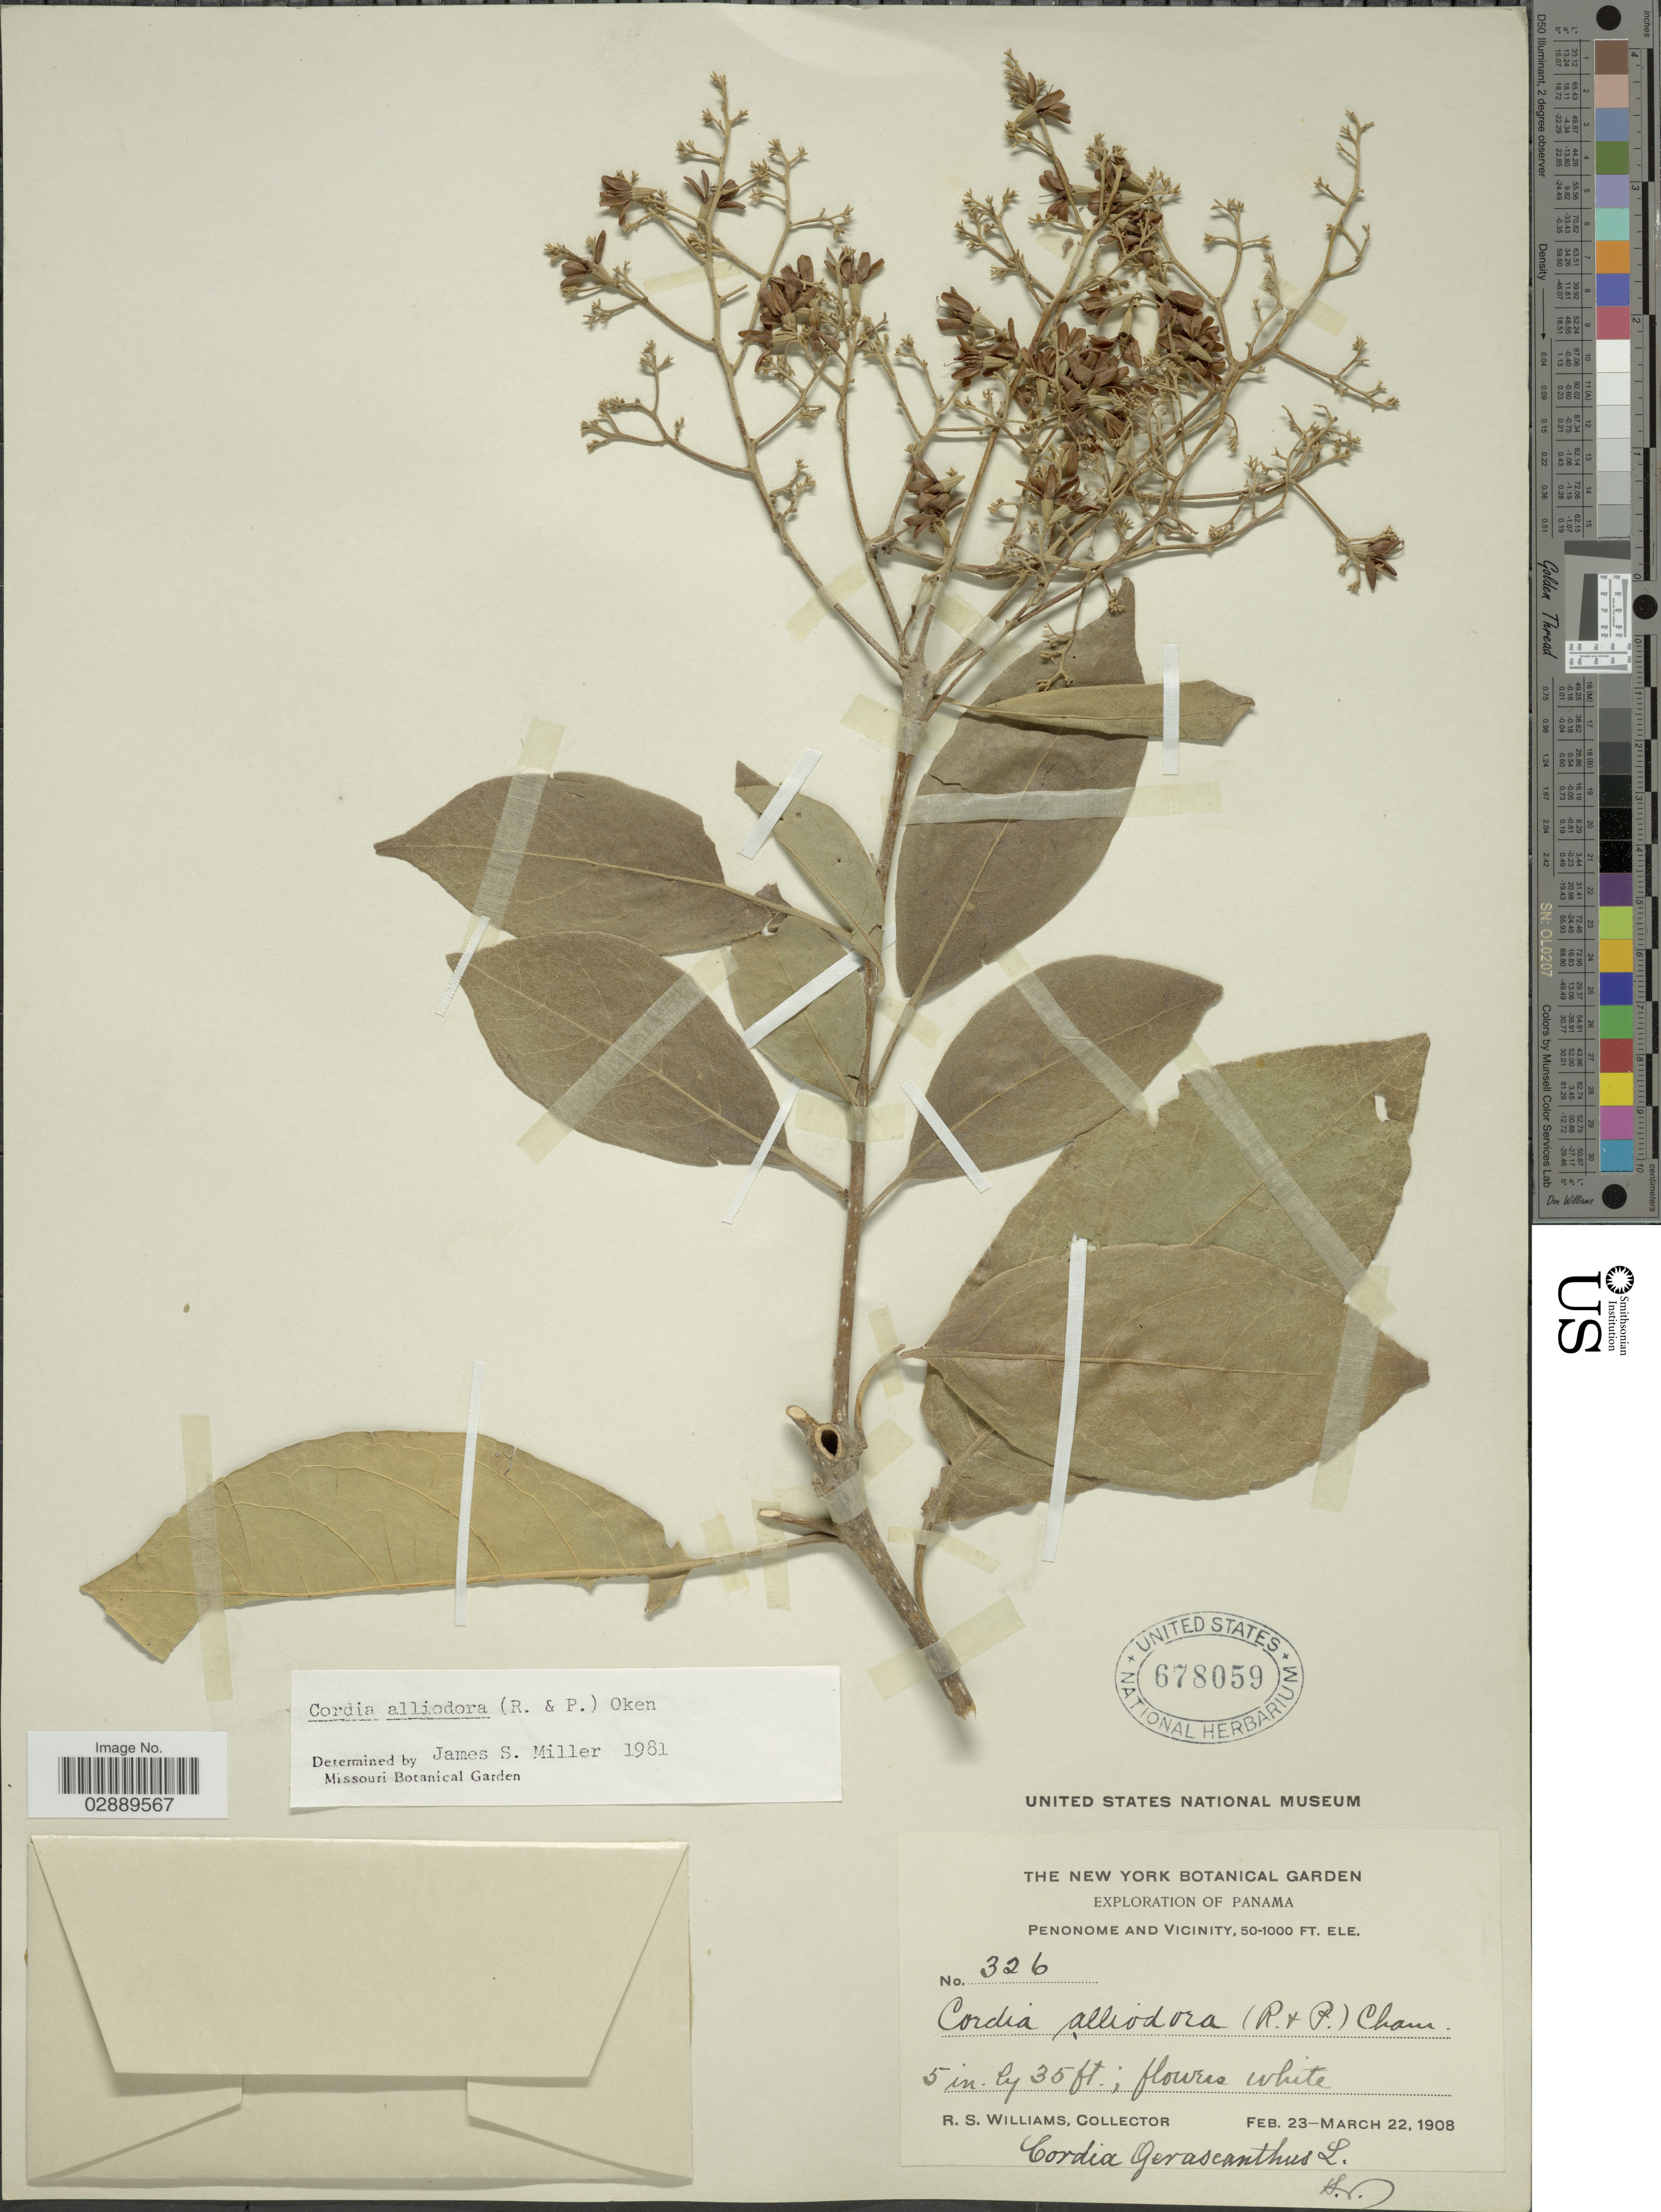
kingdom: Plantae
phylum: Tracheophyta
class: Magnoliopsida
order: Boraginales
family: Cordiaceae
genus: Cordia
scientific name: Cordia alliodora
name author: (Ruiz & Pav.) Oken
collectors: R. S. Williams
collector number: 326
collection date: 1908-02-23/1908-03-22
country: Panama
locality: Penonome and vicinity.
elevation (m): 15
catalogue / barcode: US 678059